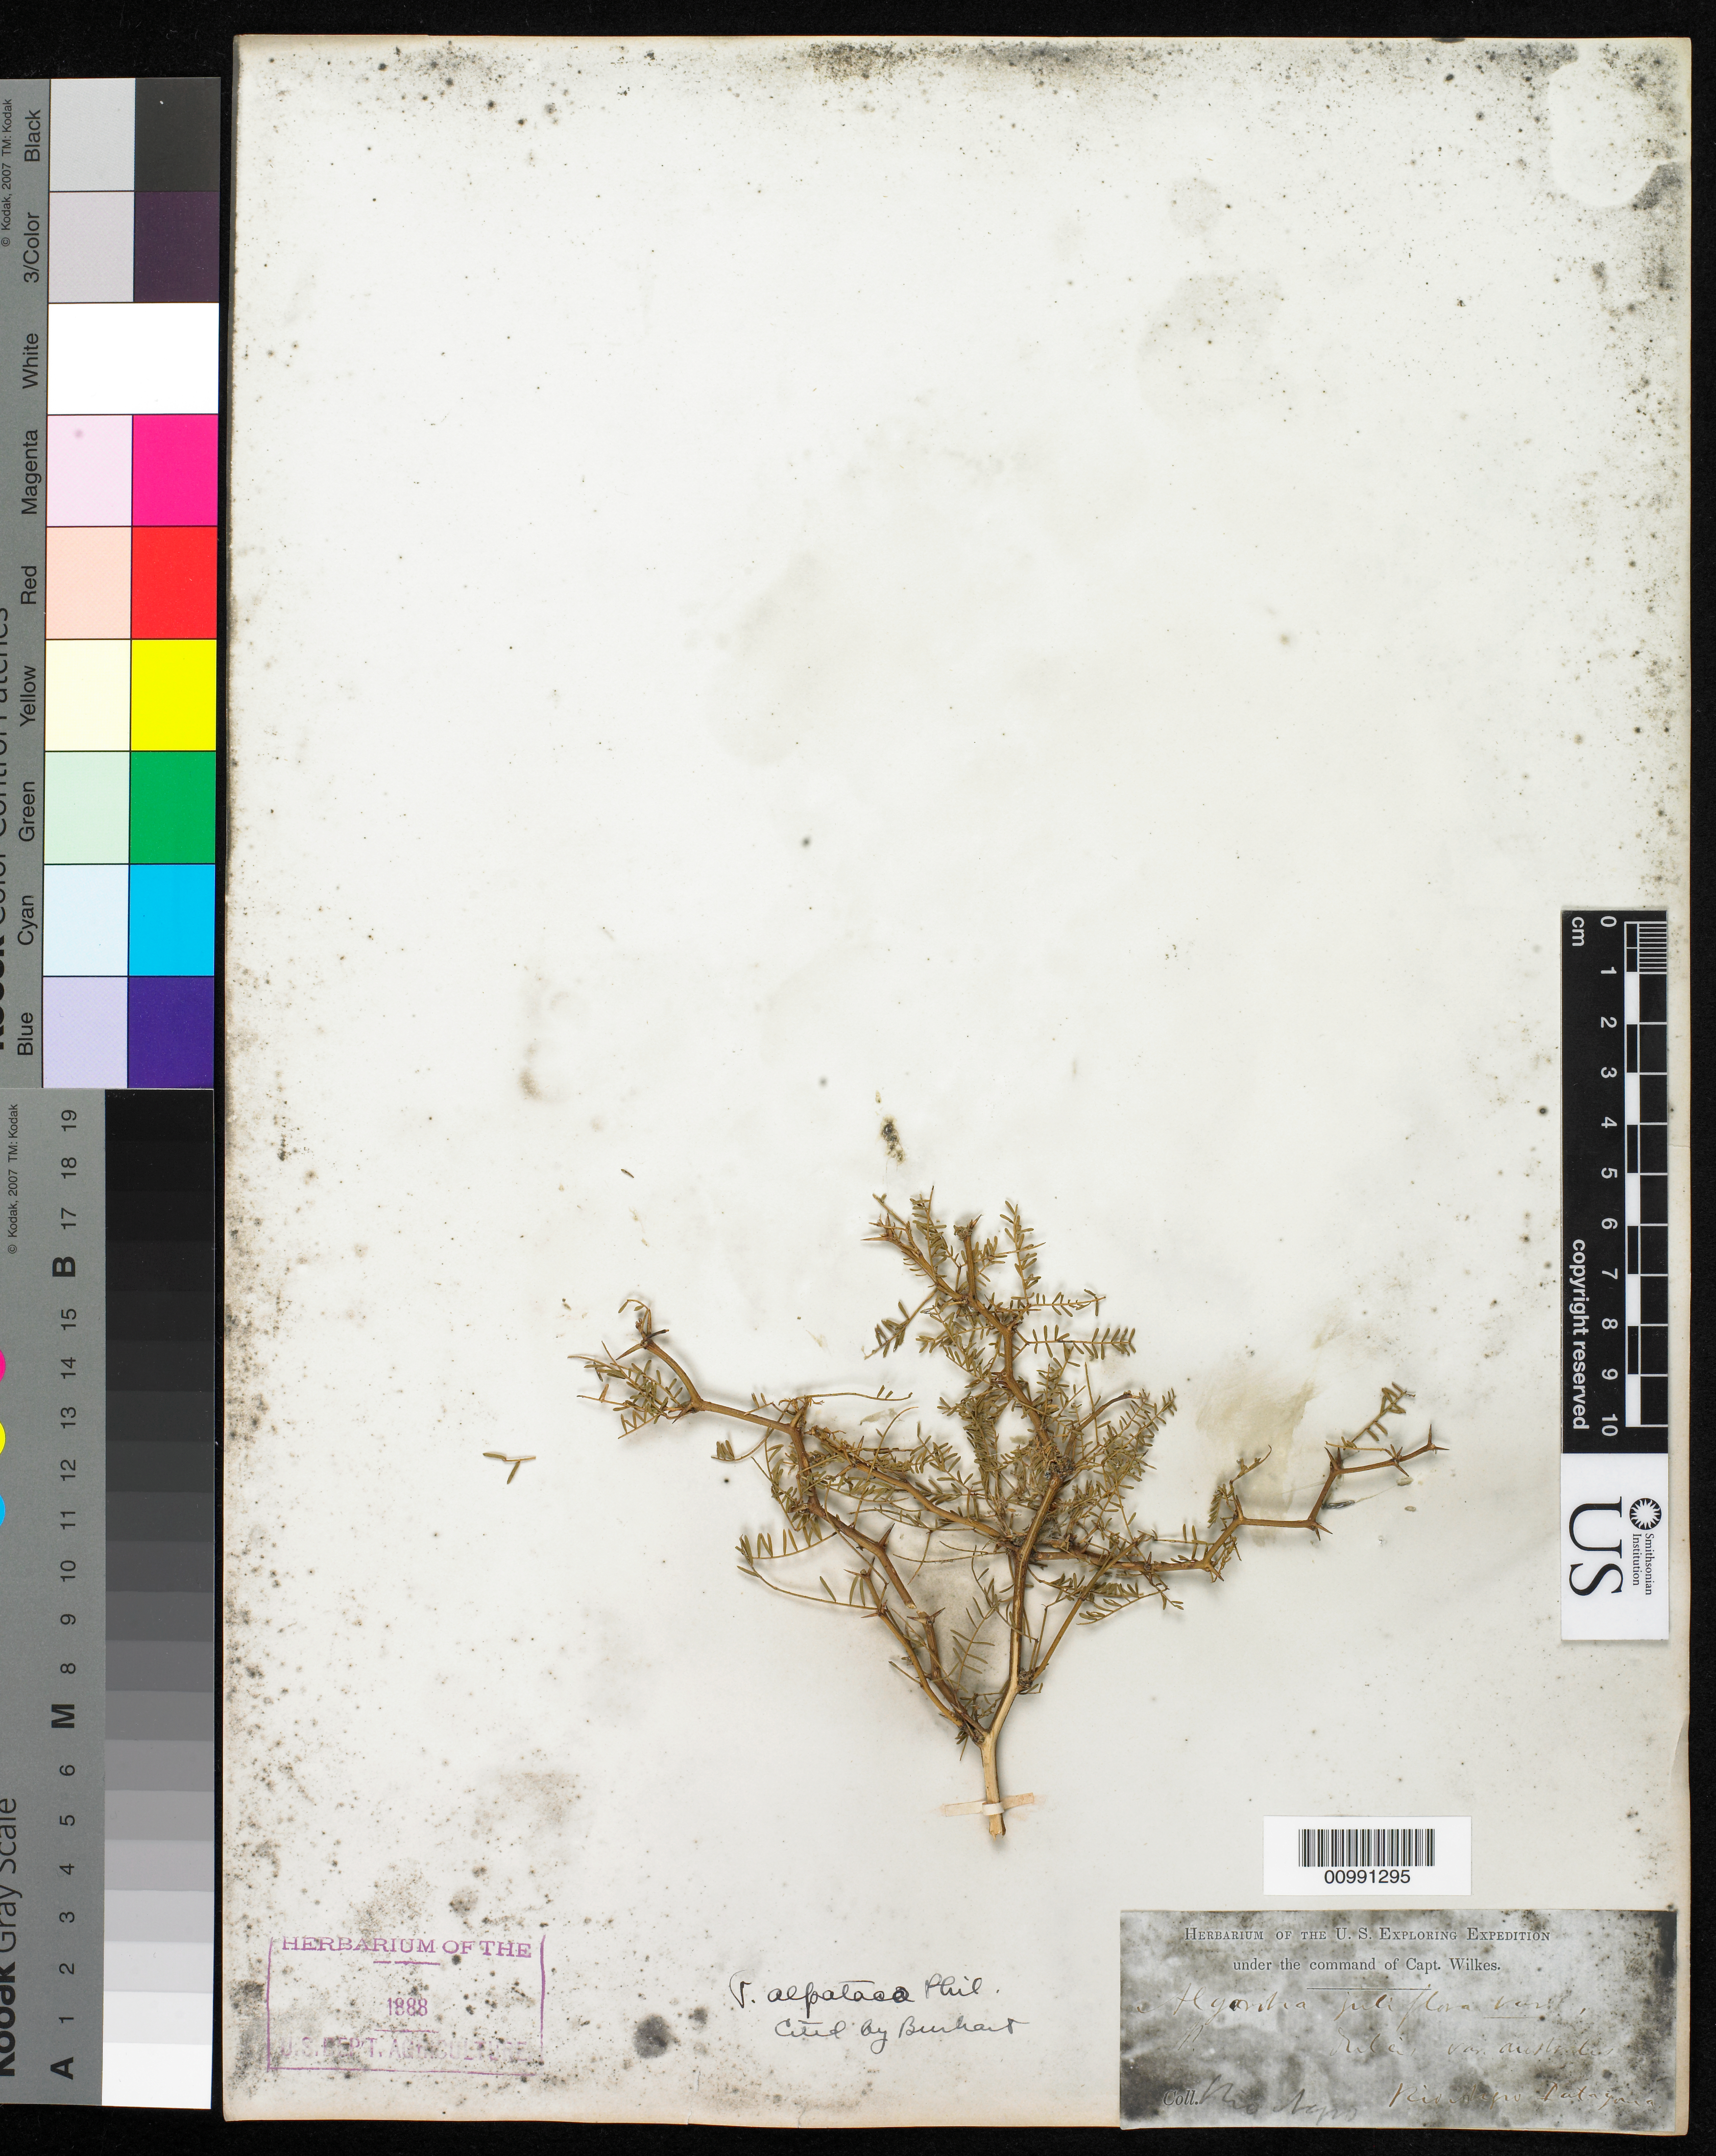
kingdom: Plantae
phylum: Tracheophyta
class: Magnoliopsida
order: Fabales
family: Fabaceae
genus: Neltuma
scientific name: Neltuma alpataco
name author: (Phil.) C. E. Hughes & G.P. Lewis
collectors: Wilkes Explor. Exped.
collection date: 1838/1842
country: Brazil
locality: Rio Negro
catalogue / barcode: US 98469